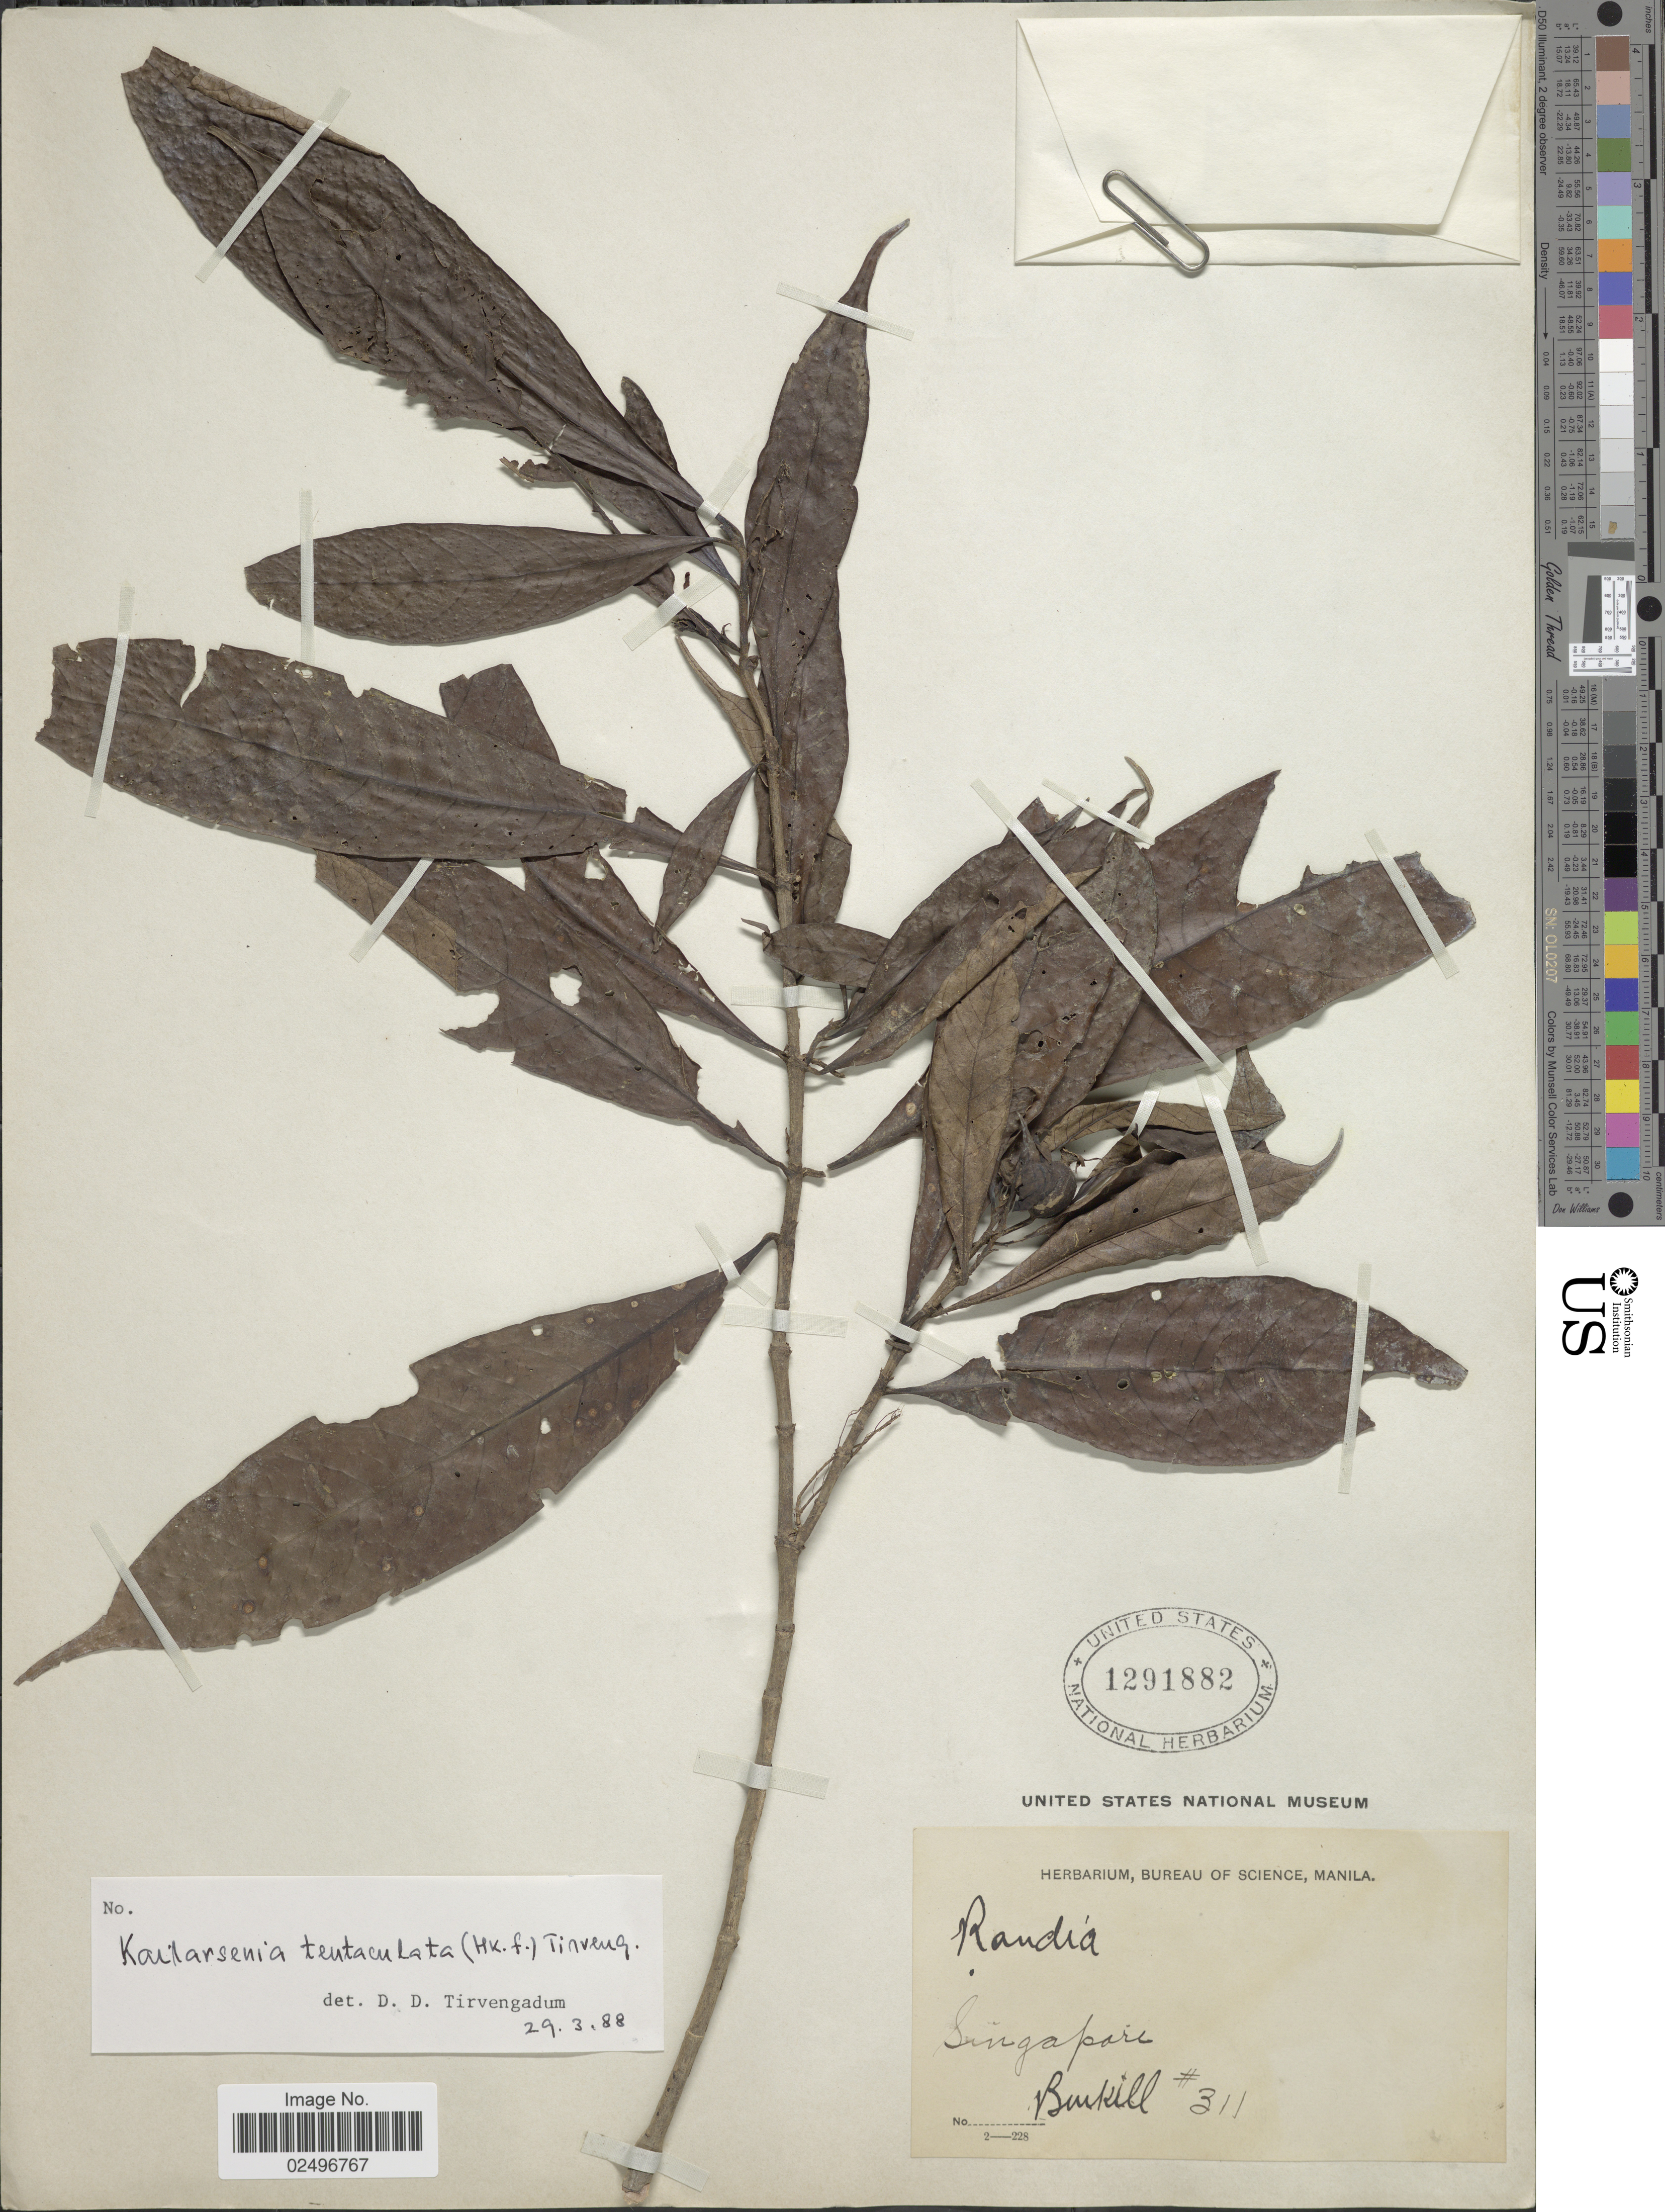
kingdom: Plantae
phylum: Tracheophyta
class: Magnoliopsida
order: Gentianales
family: Rubiaceae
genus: Kailarsenia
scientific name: Kailarsenia tentaculata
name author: (Hook. f.) Tirveng.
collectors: Burkill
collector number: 311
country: Singapore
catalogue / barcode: US 1291882